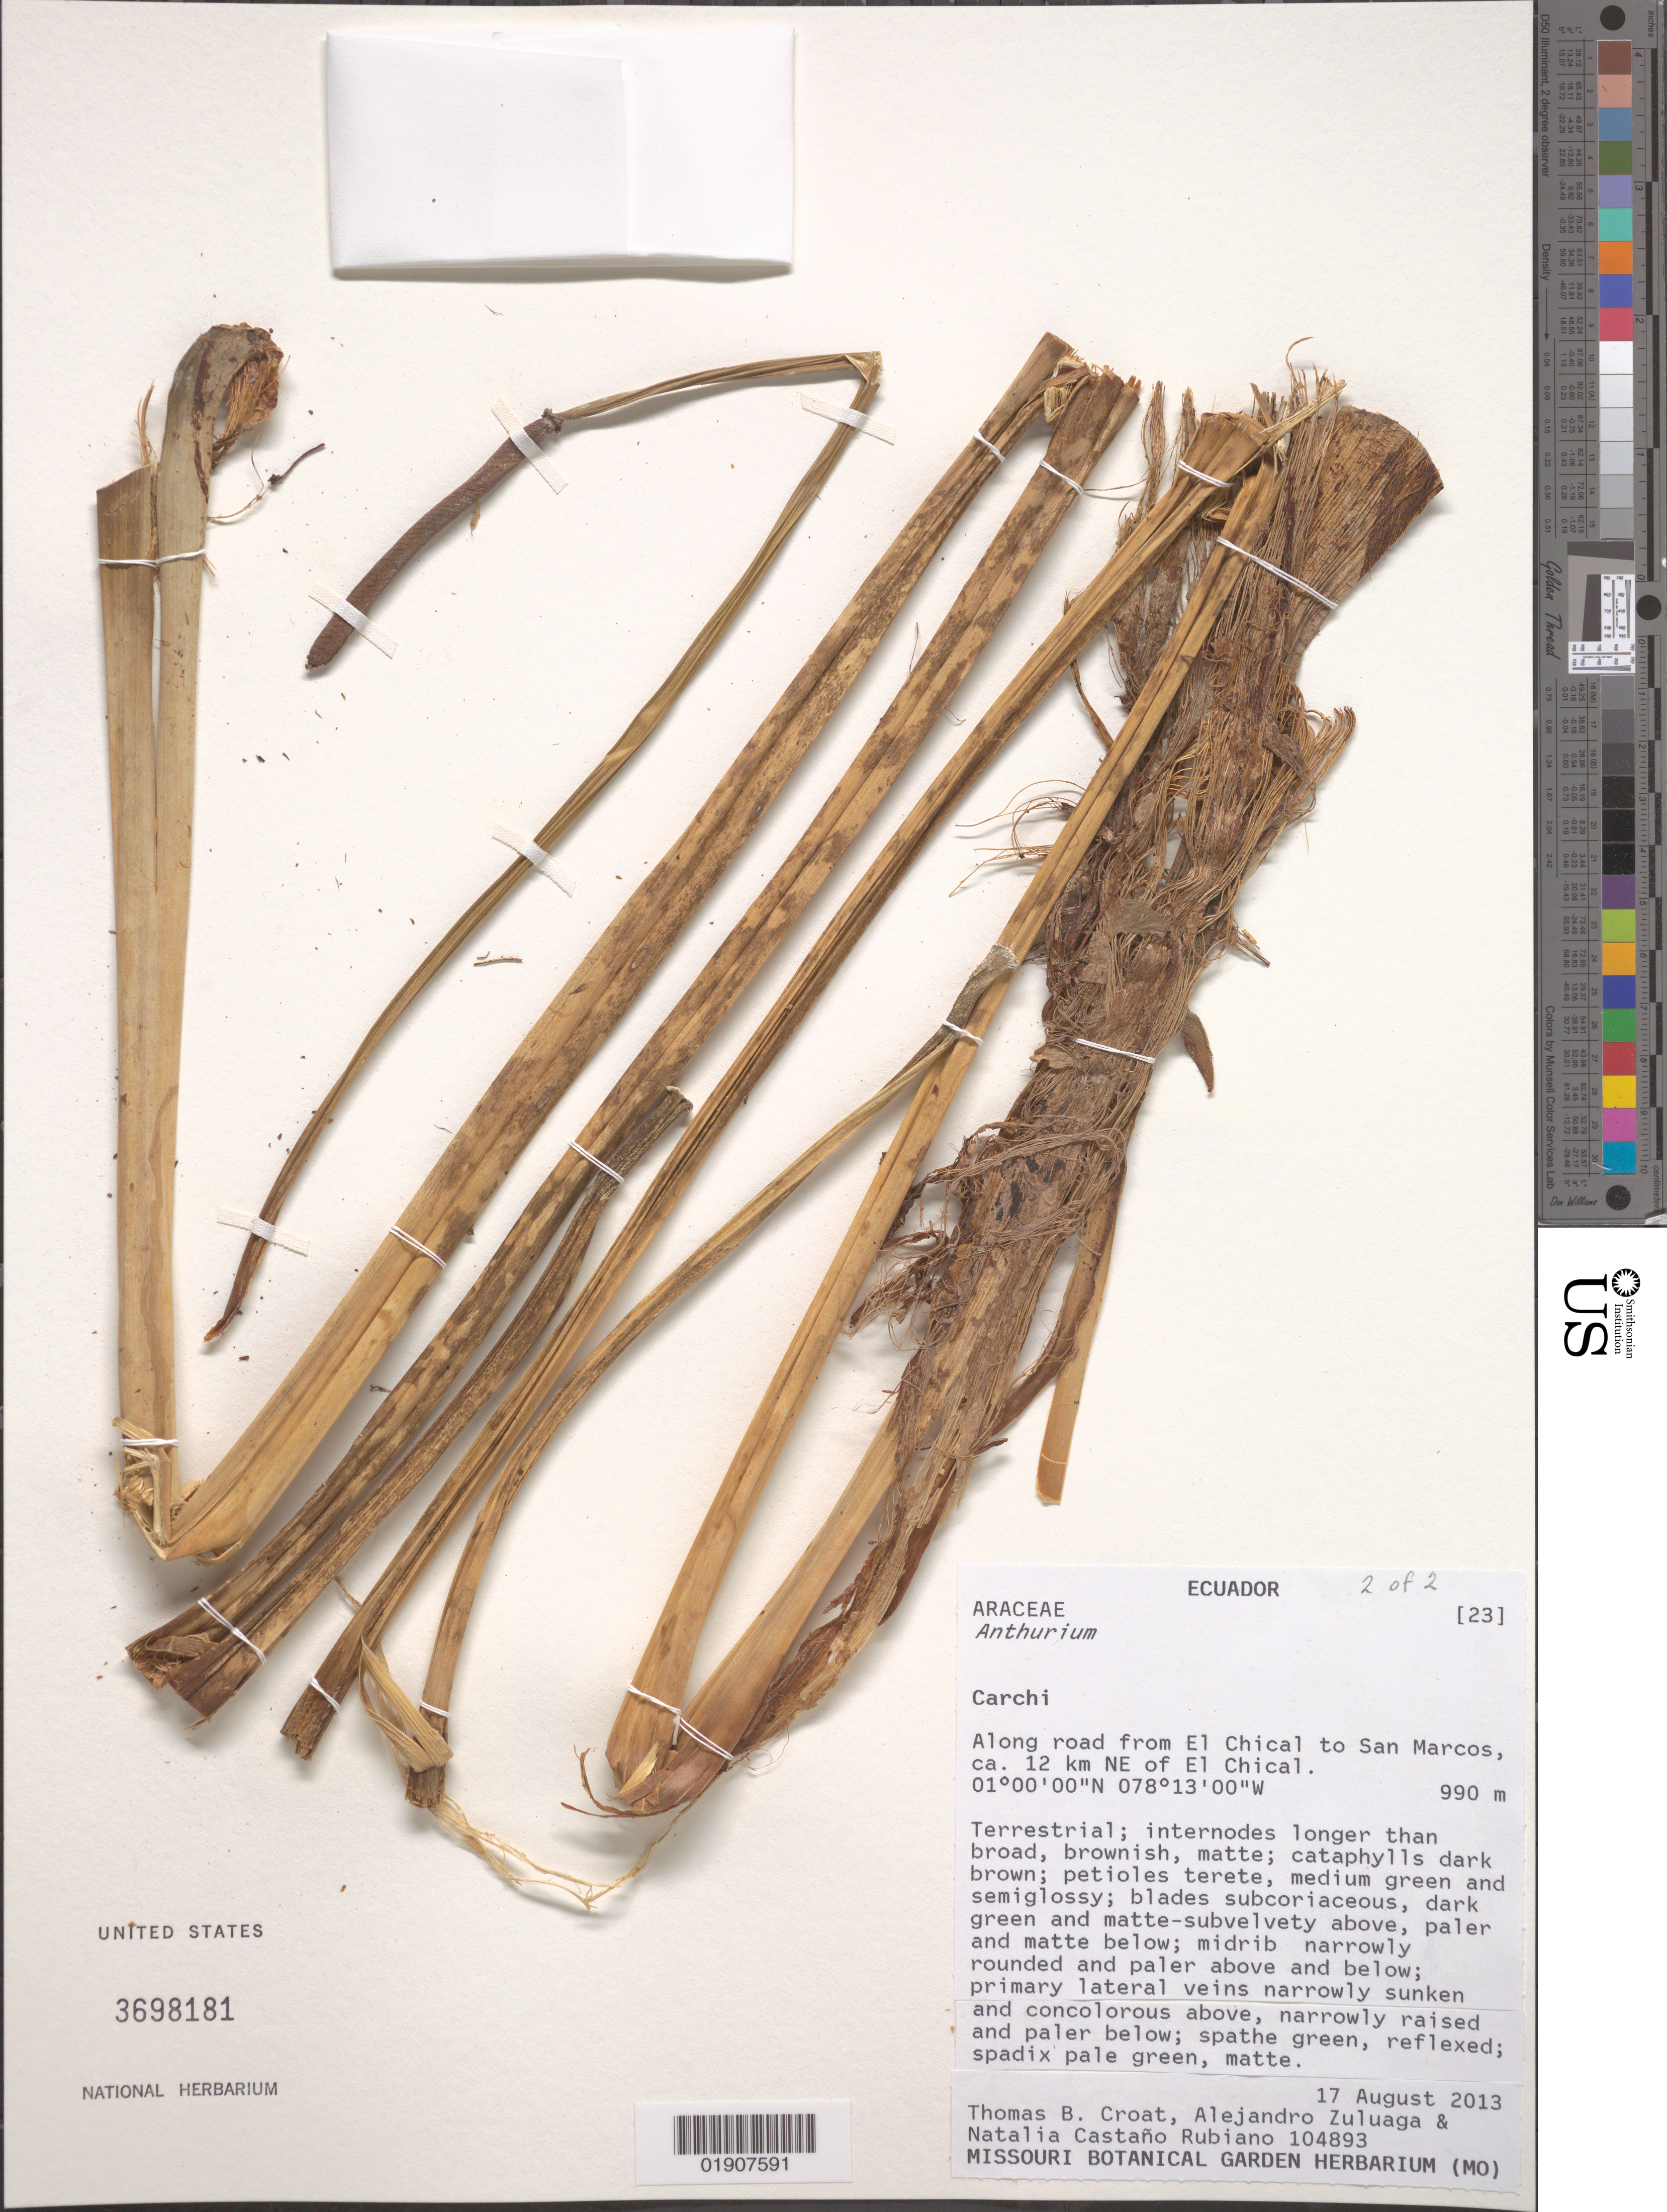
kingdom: Plantae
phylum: Tracheophyta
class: Liliopsida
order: Alismatales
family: Araceae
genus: Anthurium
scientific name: Anthurium sp.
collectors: T. B. Croat, A. Zuluaga & N. Castaño Rubiano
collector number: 104893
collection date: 2013-08-17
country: Ecuador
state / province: Carchi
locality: Carchi: Along road from El Chical to San Marcos, ca. 12 km NE of El Chical.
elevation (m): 990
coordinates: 1 00 0 N, 78 13 00 W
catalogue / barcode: US 3698181